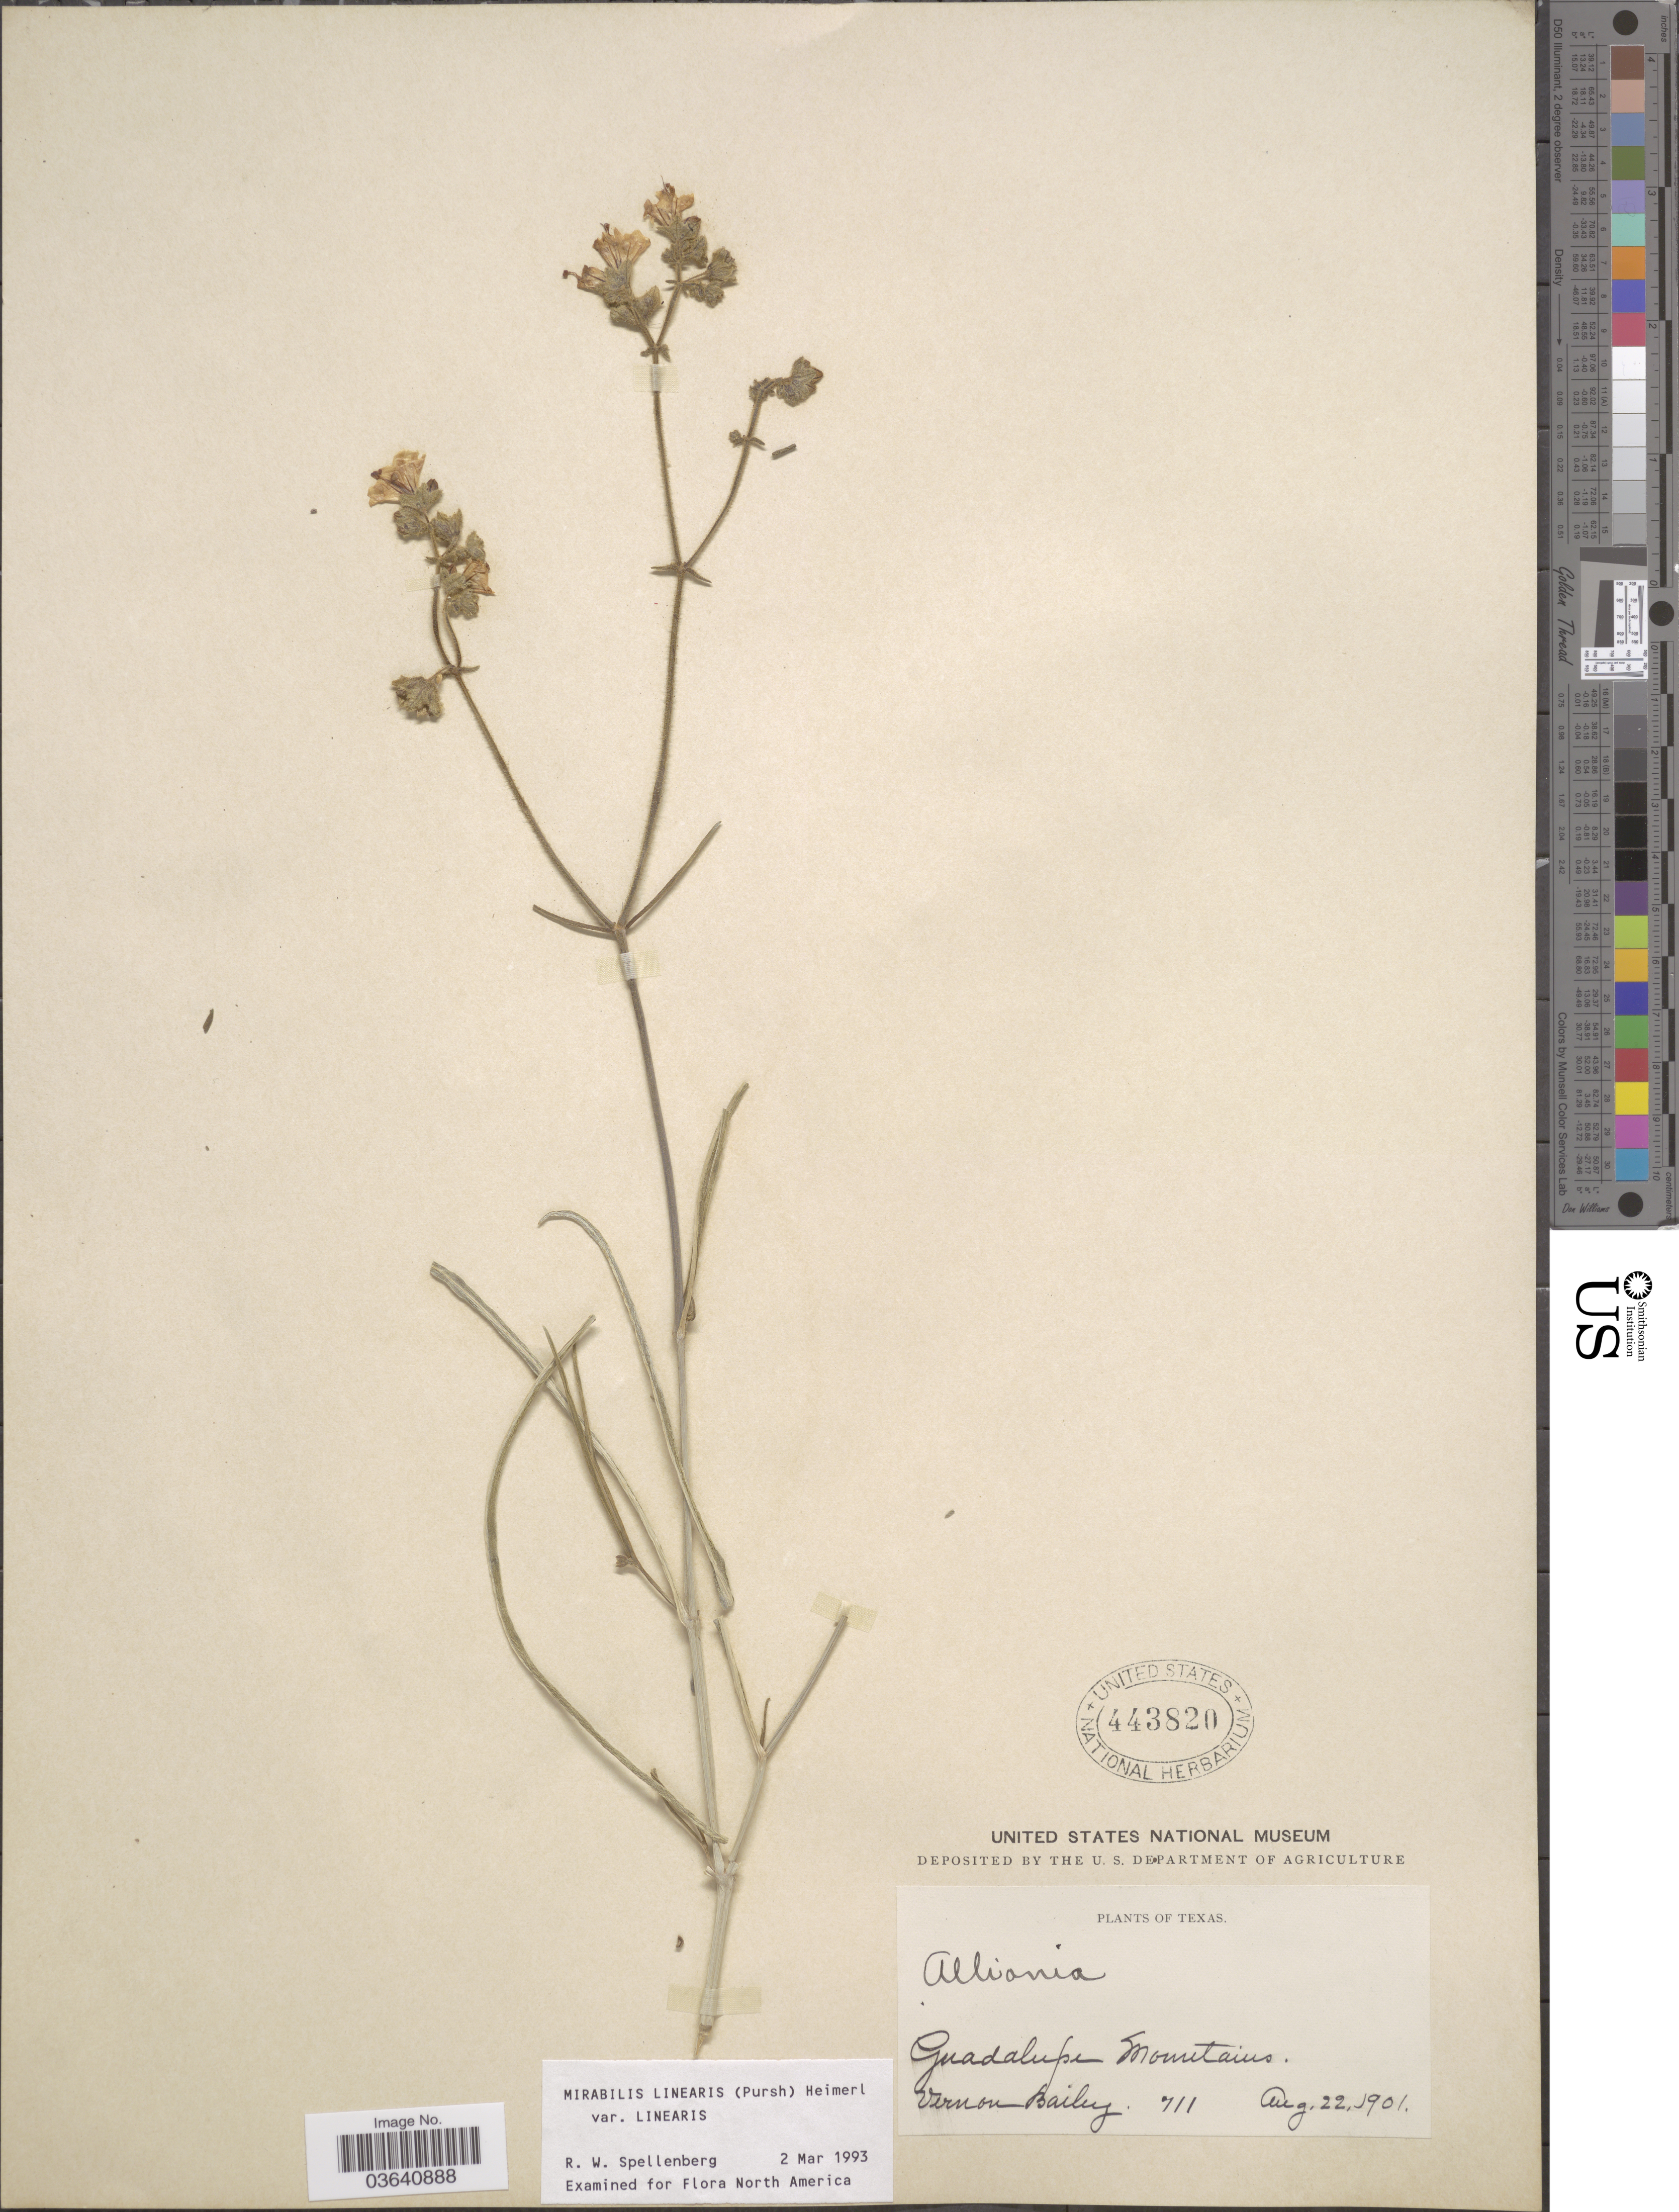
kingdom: Plantae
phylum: Tracheophyta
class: Magnoliopsida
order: Caryophyllales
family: Nyctaginaceae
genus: Mirabilis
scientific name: Mirabilis linearis var. linearis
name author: (Pursh) Heimerl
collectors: V. O. Bailey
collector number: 711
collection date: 1901-08-22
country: United States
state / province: Texas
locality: Guadalupe Mountains.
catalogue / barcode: US 443820